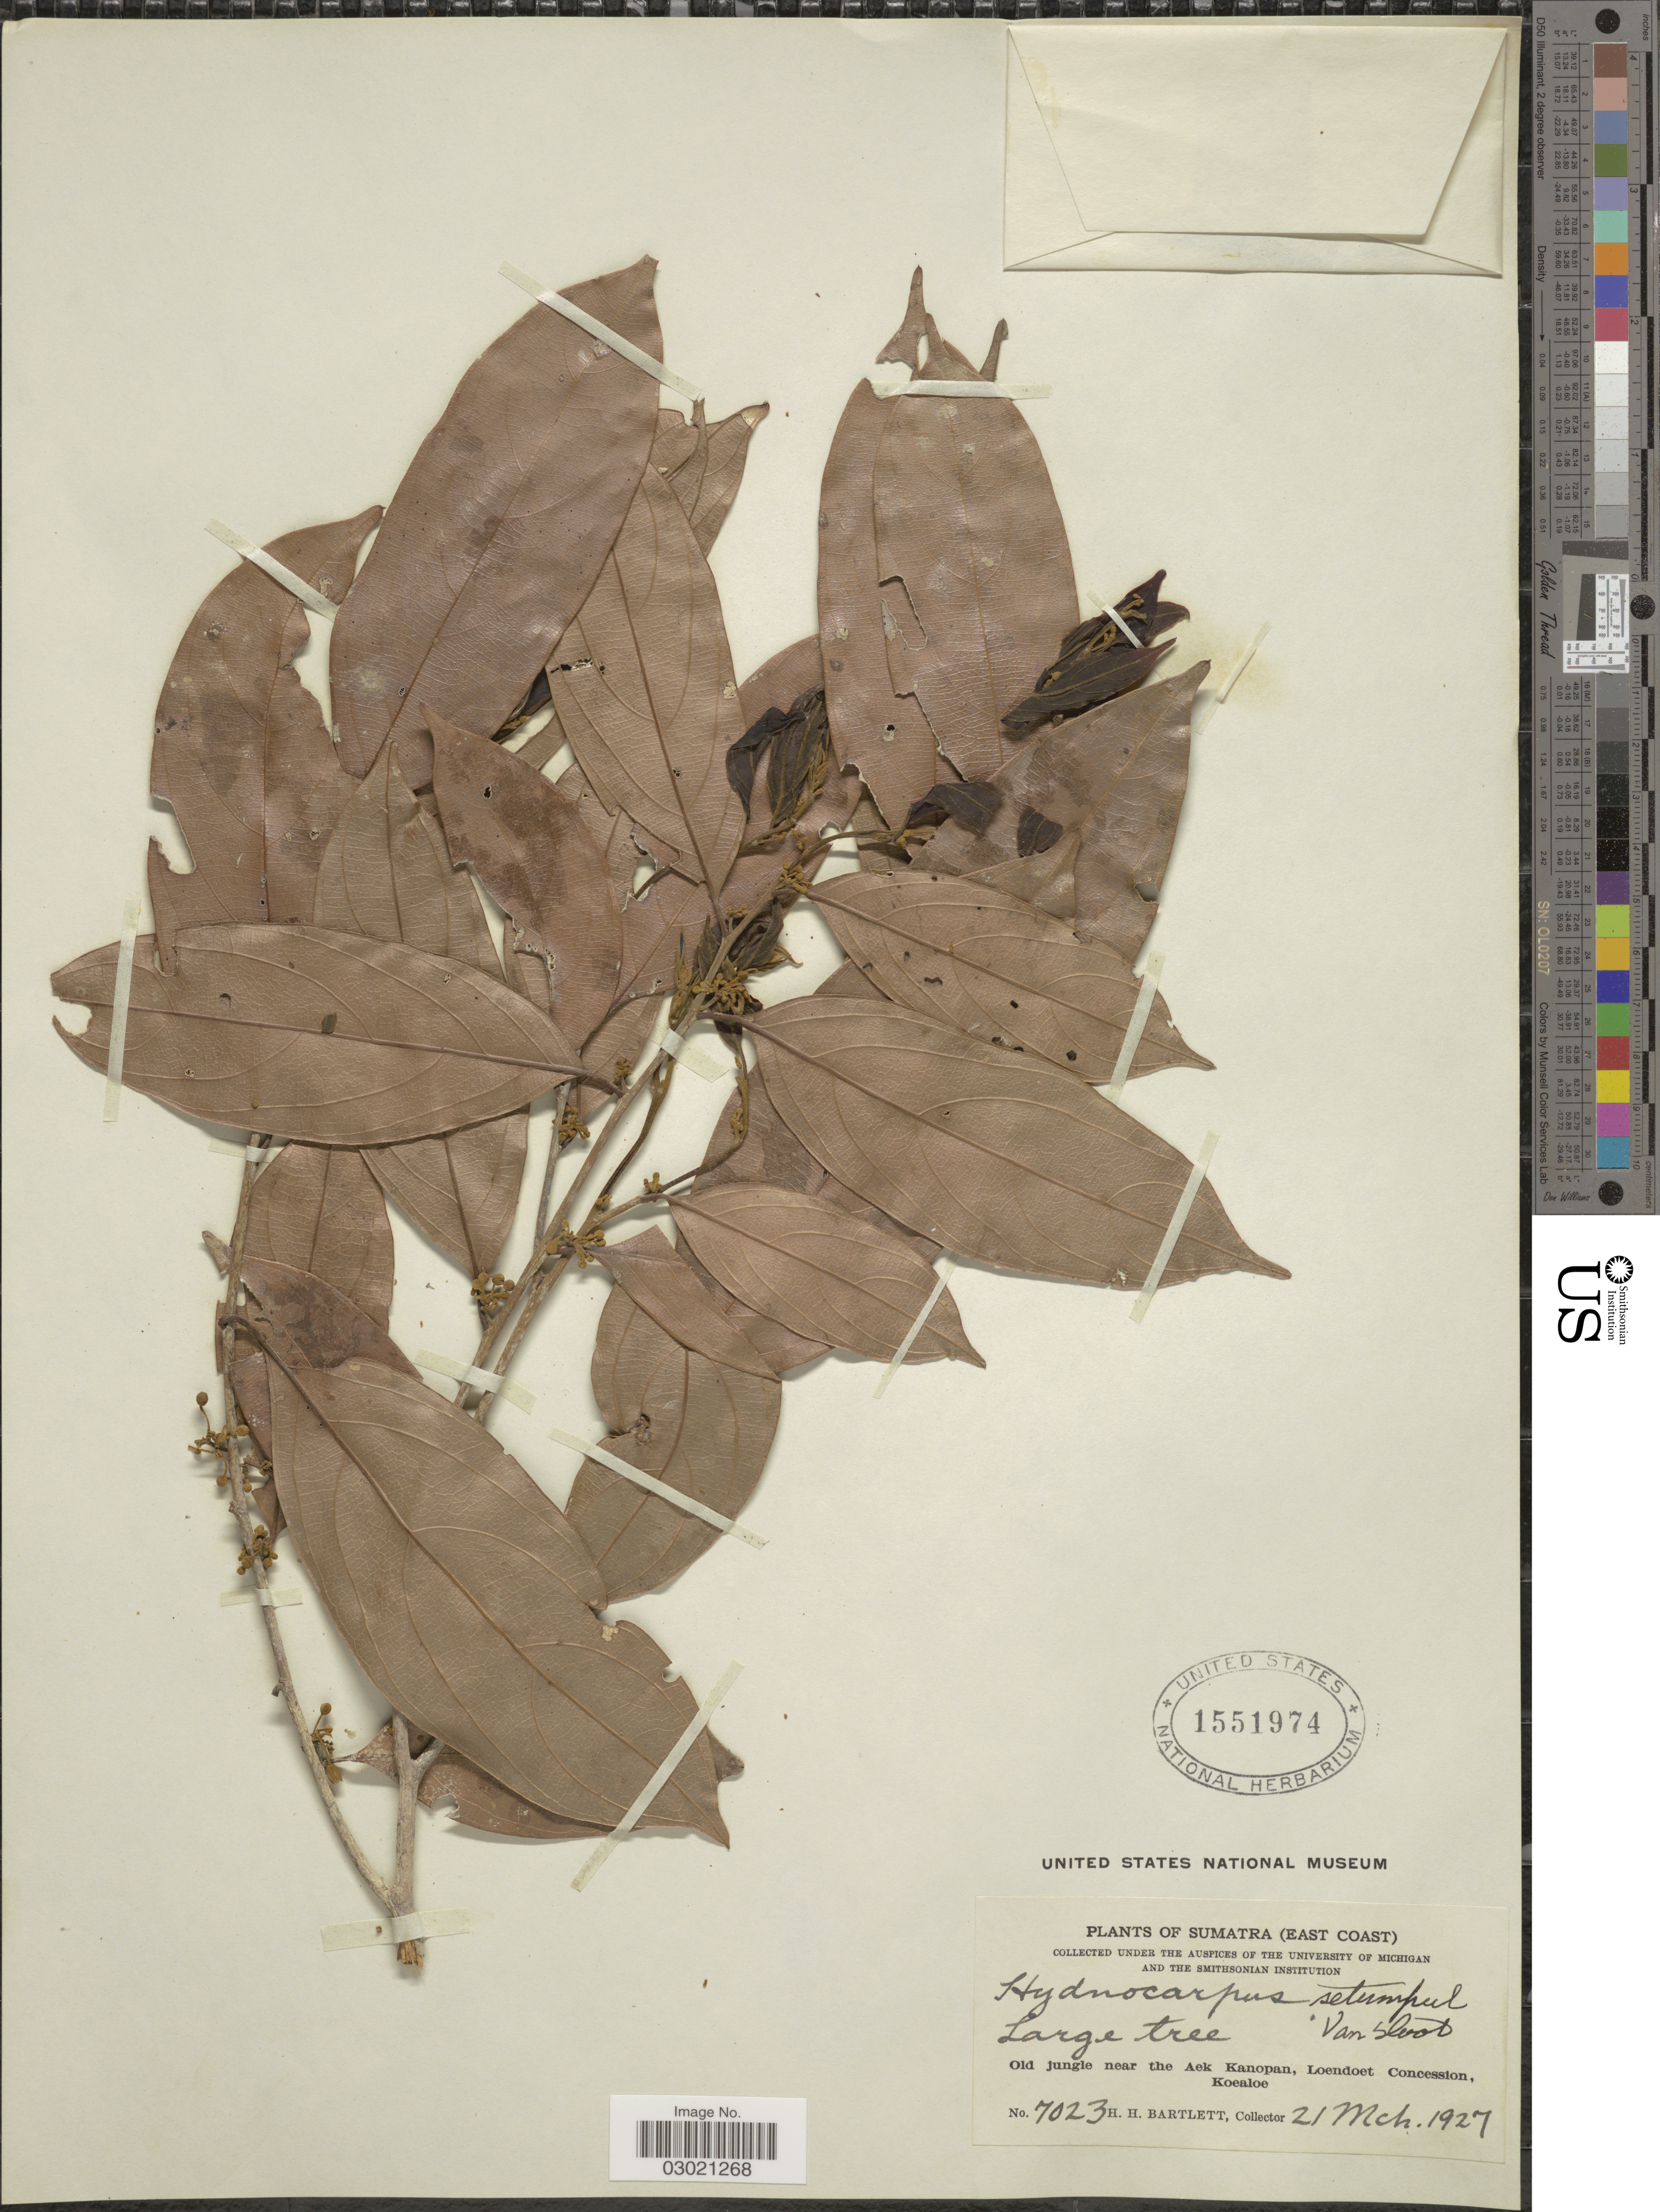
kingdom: Plantae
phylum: Tracheophyta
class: Magnoliopsida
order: Malpighiales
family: Achariaceae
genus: Hydnocarpus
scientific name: Hydnocarpus setumpul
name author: Slooten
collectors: H. H. Bartlett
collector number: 7023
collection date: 1927-03-21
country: Indonesia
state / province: Sumatra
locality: Sumatra (East Coast), Old jungle near the Aek Kanopan, Loendoet Concession, Koealoe.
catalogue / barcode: US 1551974